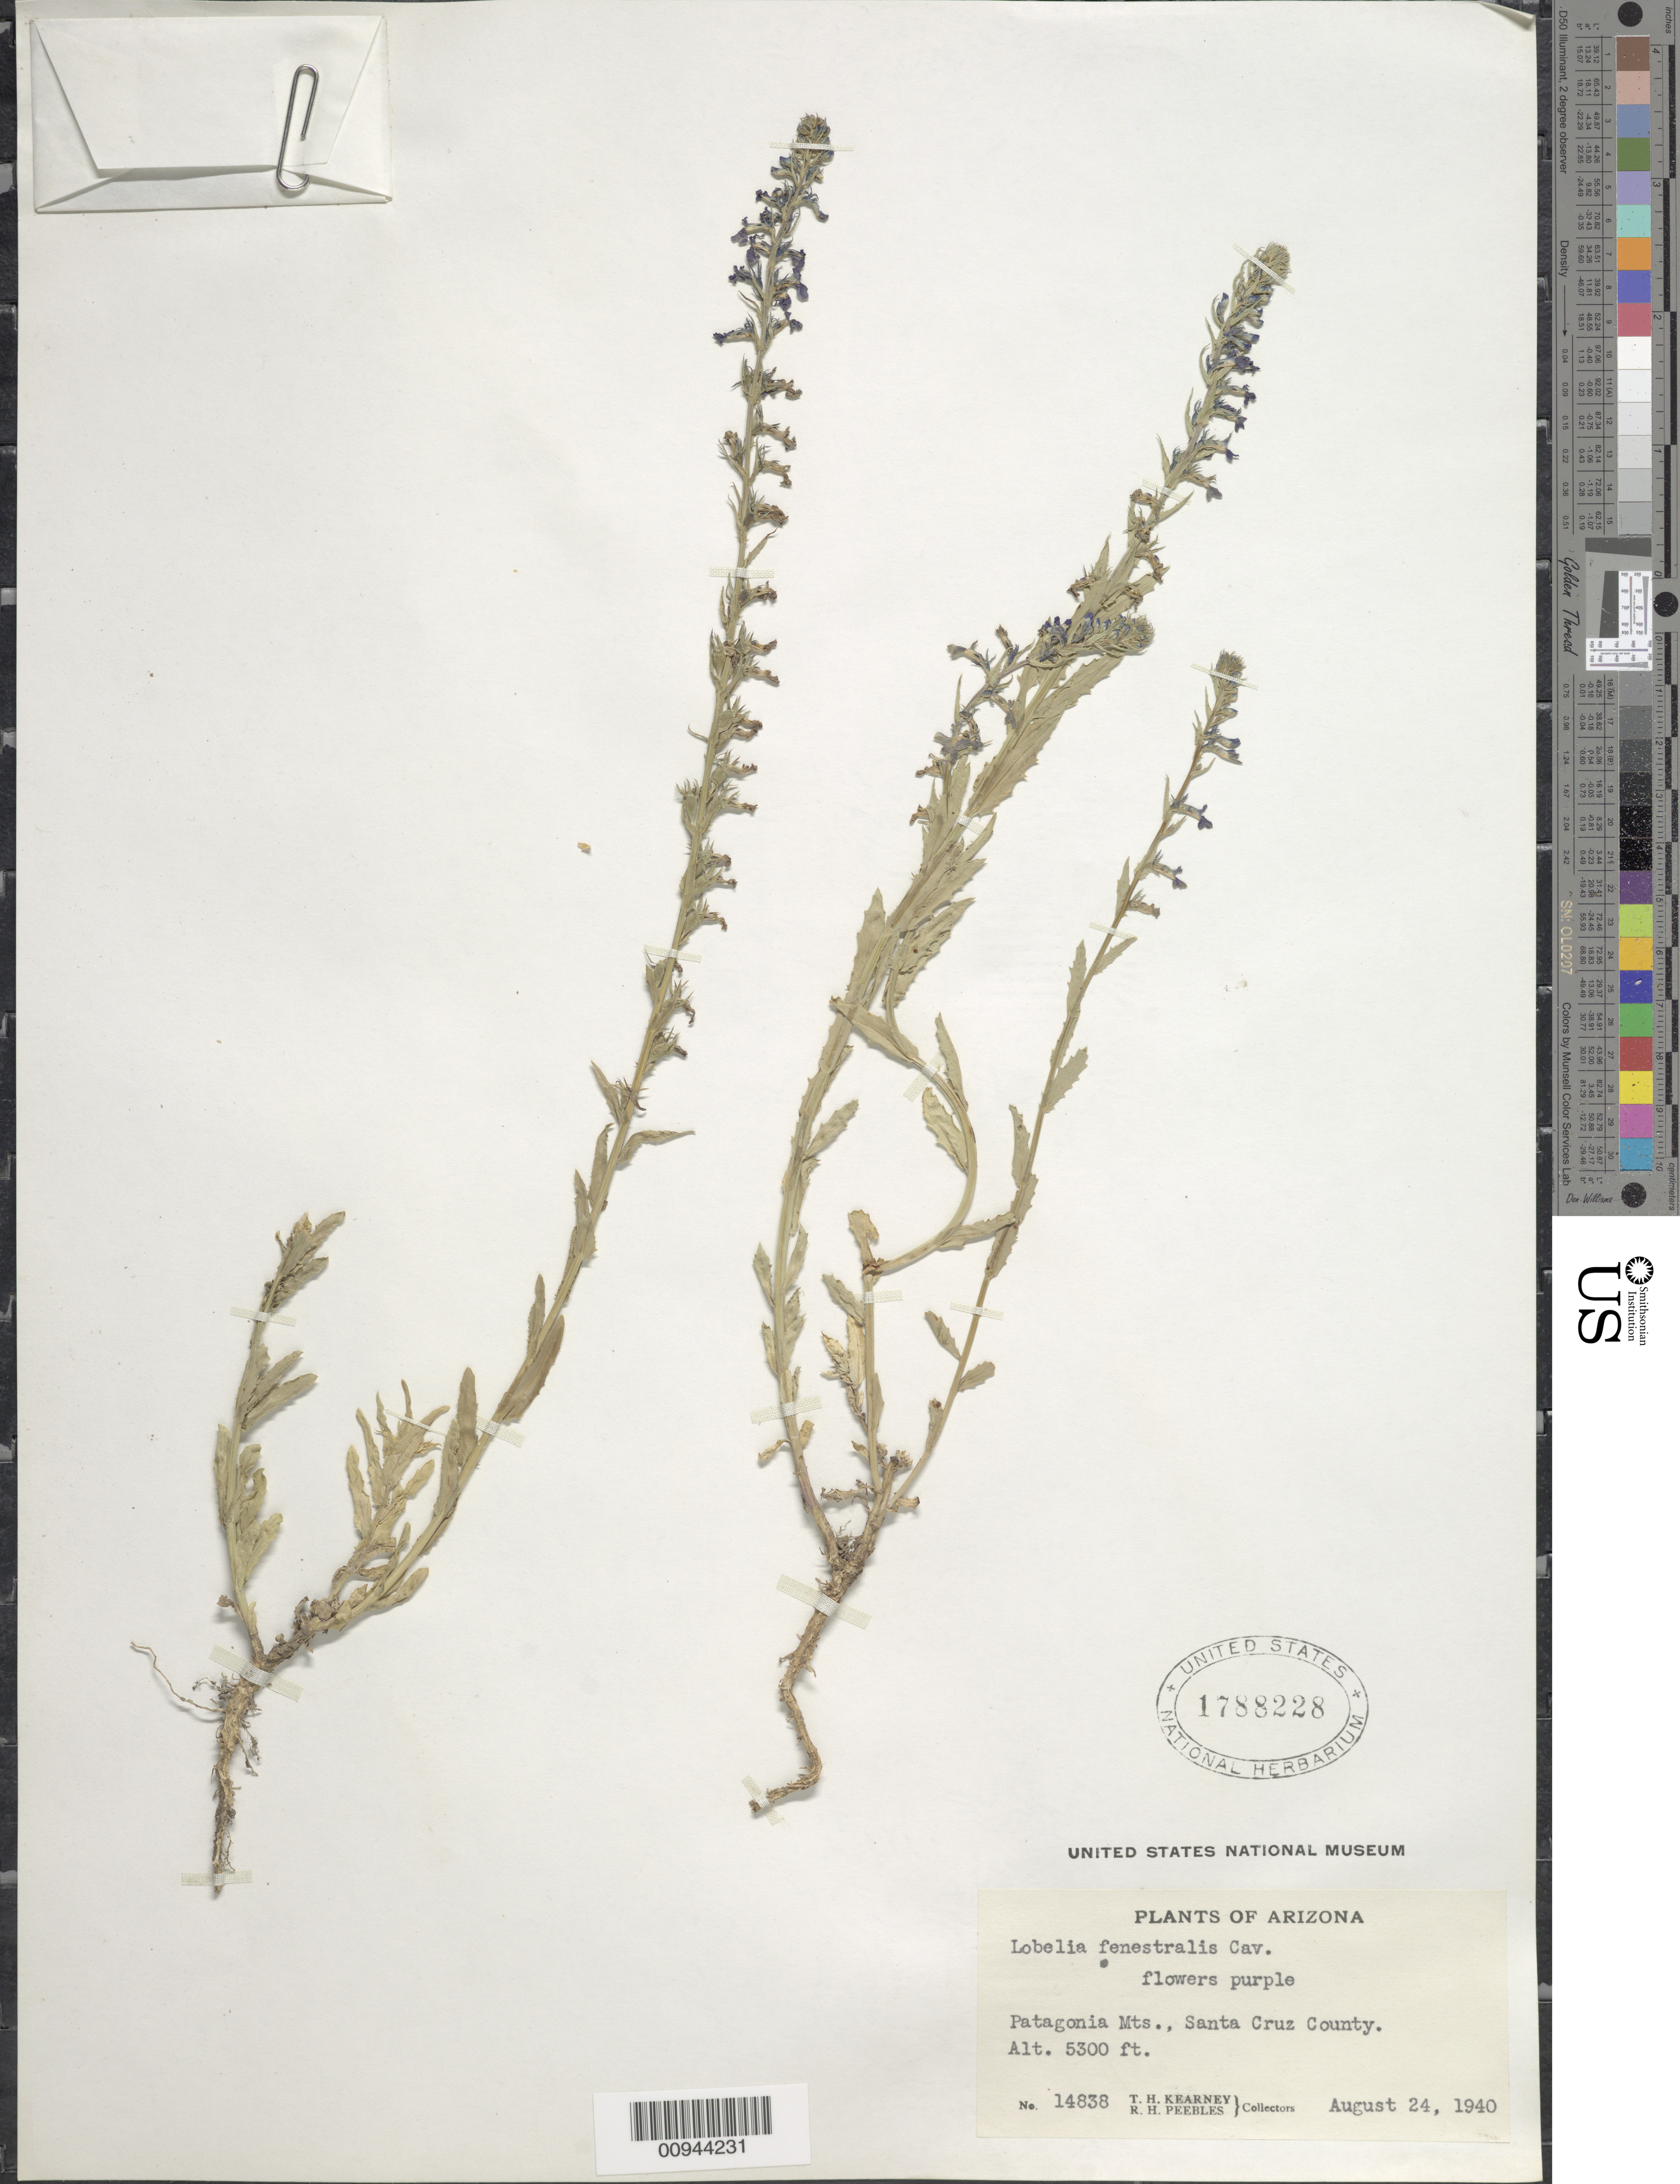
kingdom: Plantae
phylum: Tracheophyta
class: Magnoliopsida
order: Asterales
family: Campanulaceae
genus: Lobelia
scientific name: Lobelia fenestralis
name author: Cav.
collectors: T. H. Kearney & R. H. Peebles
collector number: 14838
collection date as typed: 24 Aug 1940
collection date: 1940-08-24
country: United States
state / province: Arizona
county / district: Santa Cruz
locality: Patagonia Mts.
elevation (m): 1615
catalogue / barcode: US 1788228